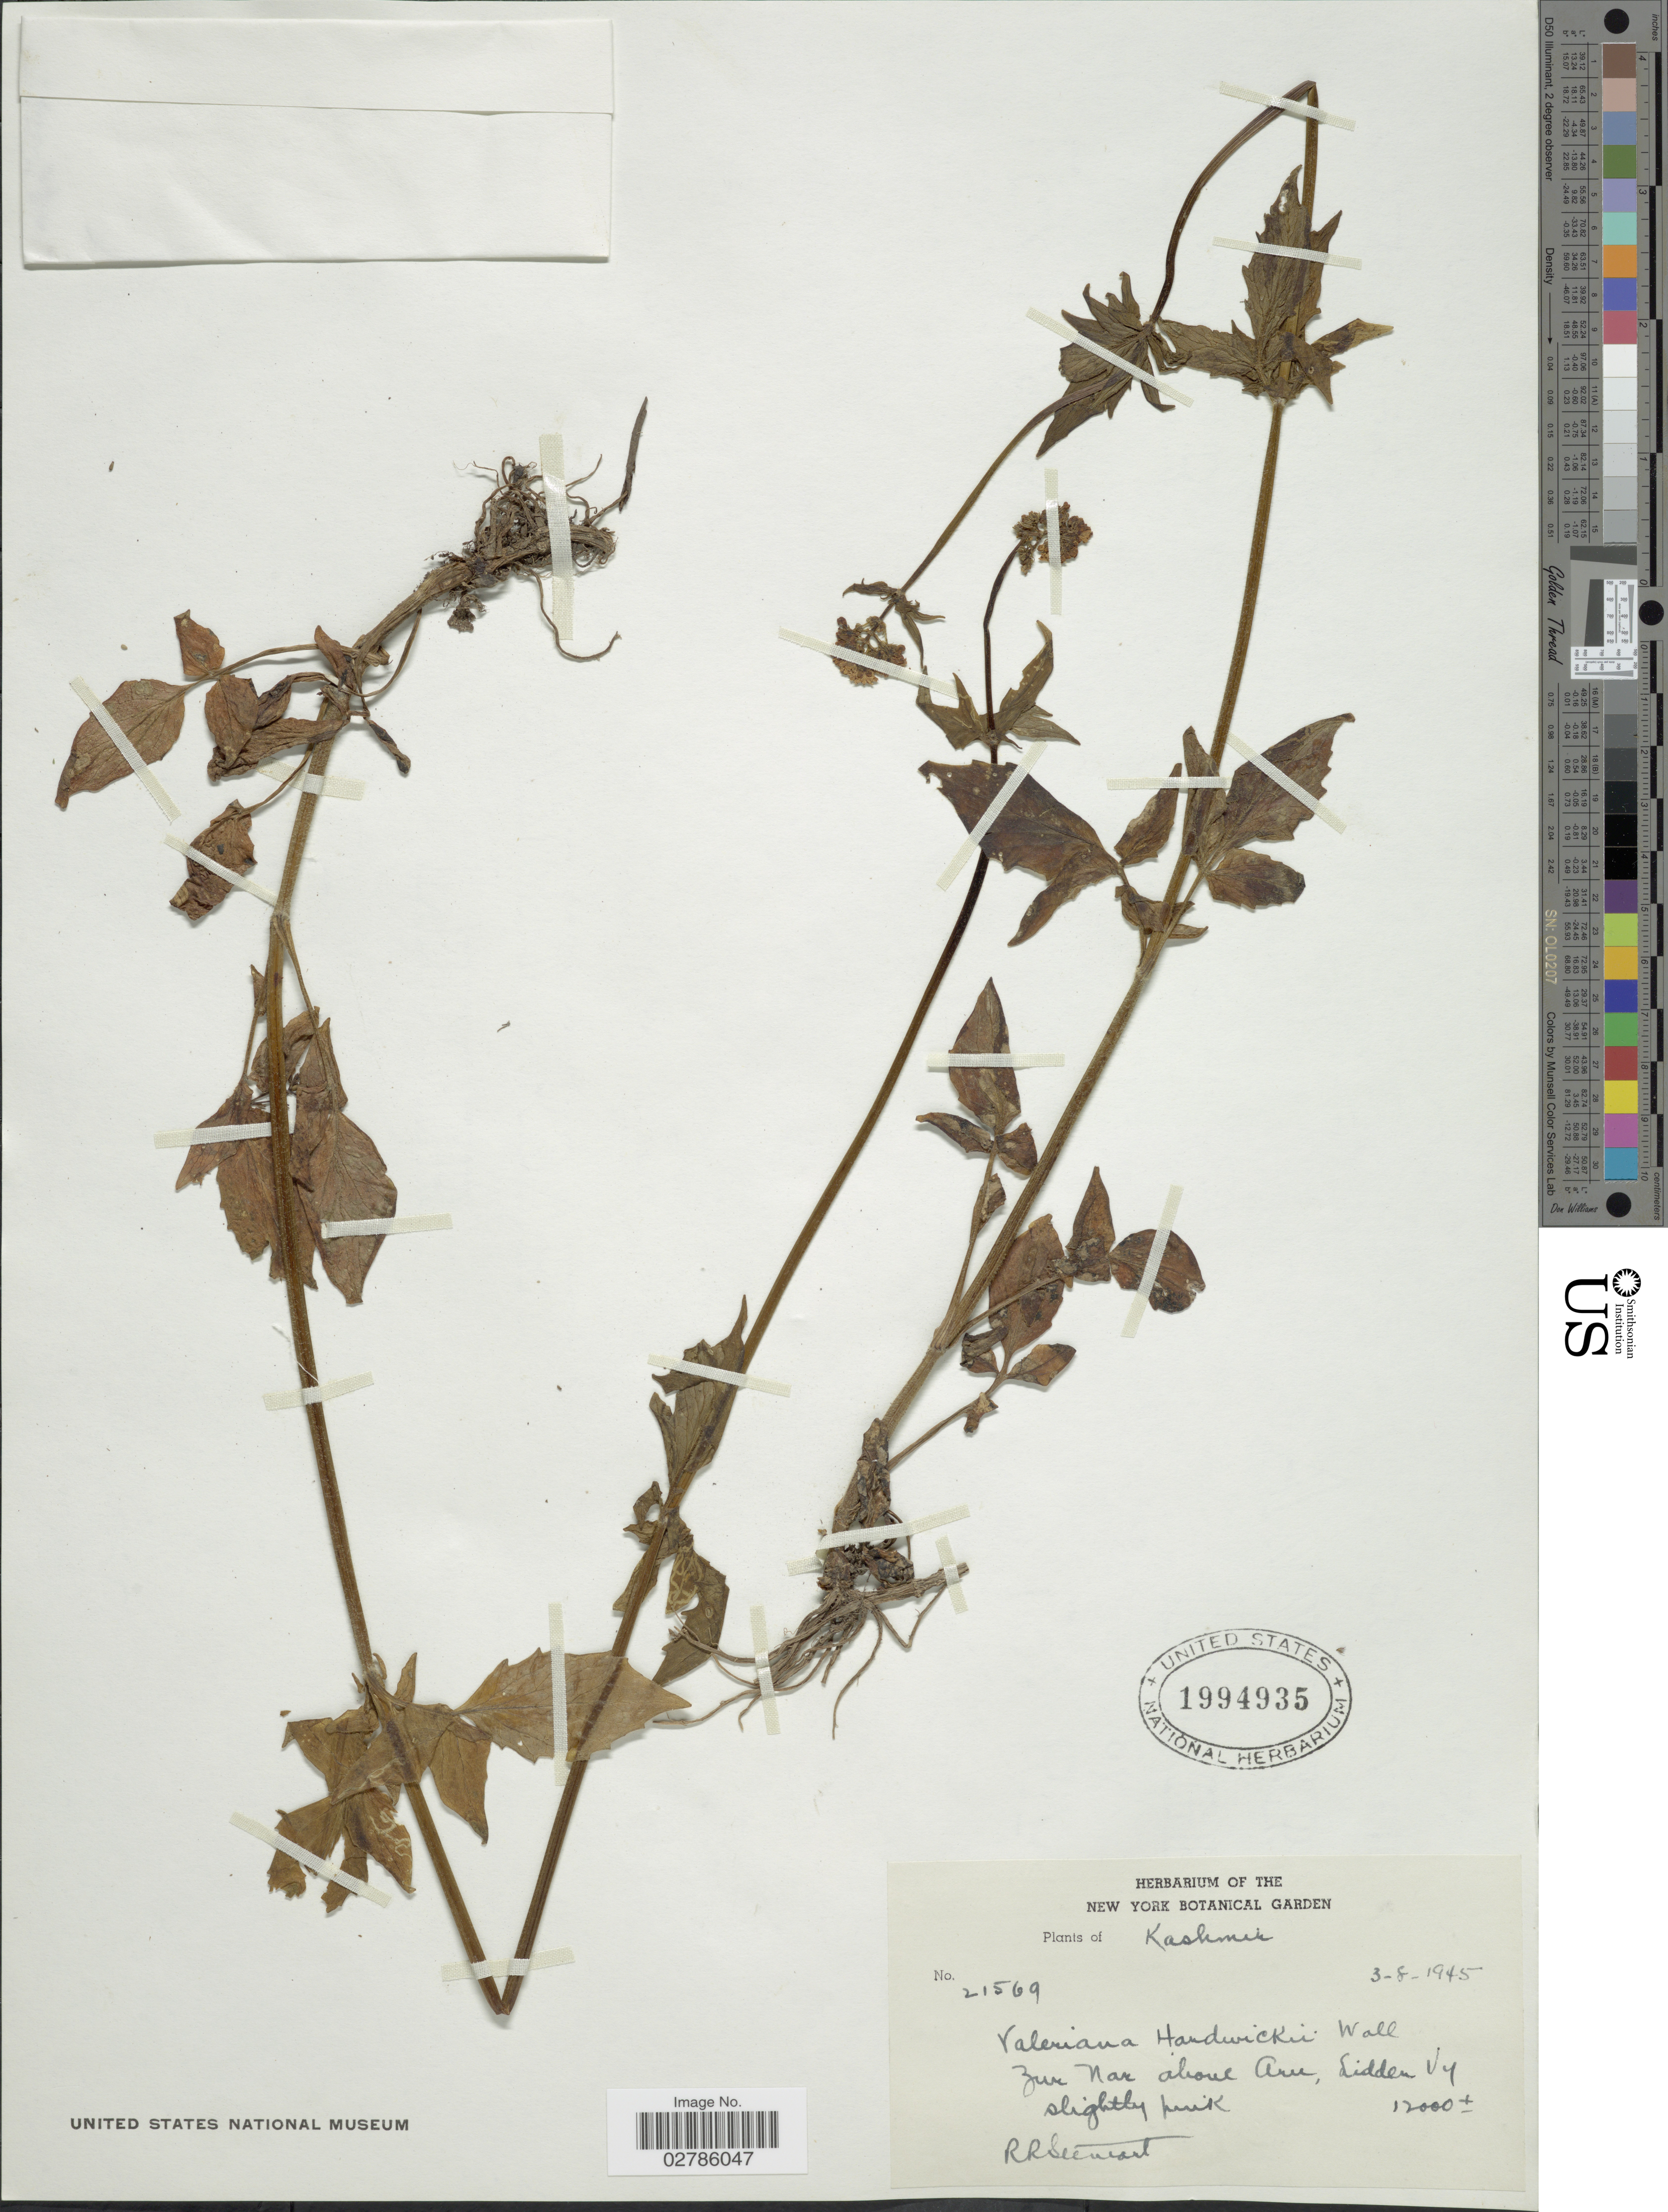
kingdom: Plantae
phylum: Tracheophyta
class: Magnoliopsida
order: Dipsacales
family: Caprifoliaceae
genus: Valeriana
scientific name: Valeriana hardwickii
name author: Wall.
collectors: R. R. Stewart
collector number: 21569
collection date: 1945-08-03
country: India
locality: Kasmir. Zur Nar above Aru, Lidder Vy.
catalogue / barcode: US 1994935